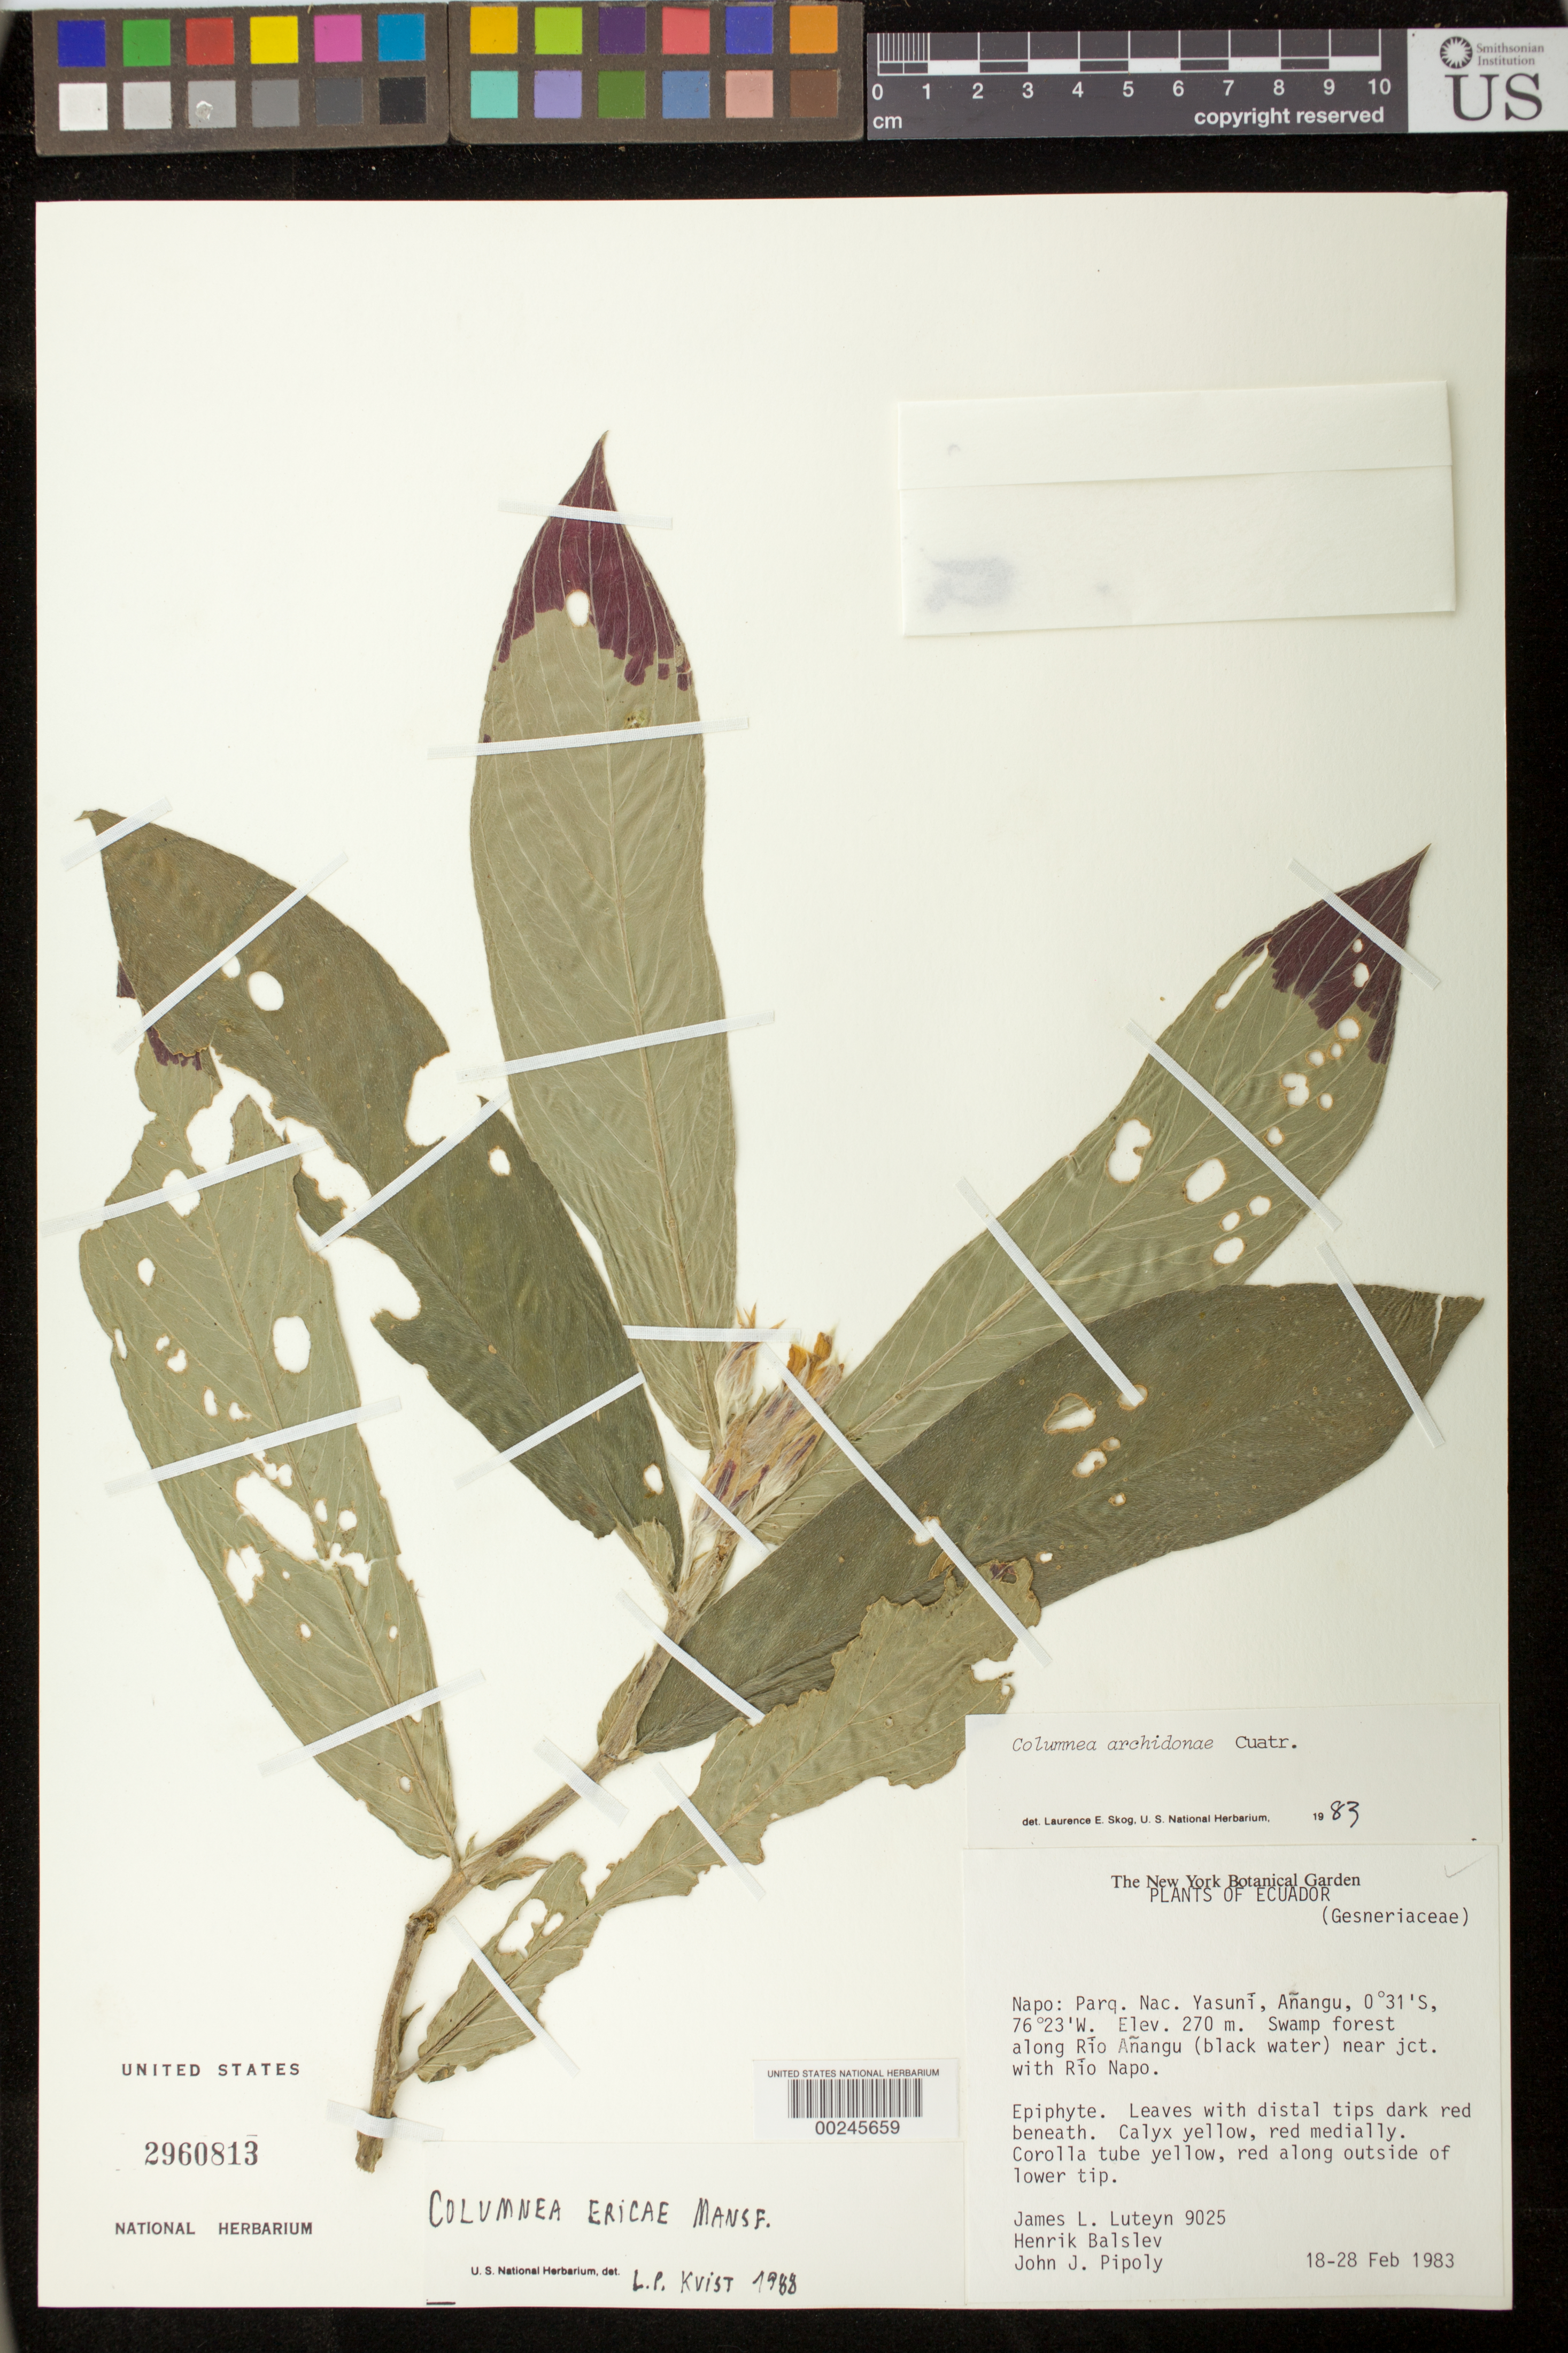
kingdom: Plantae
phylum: Tracheophyta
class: Magnoliopsida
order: Lamiales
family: Gesneriaceae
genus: Columnea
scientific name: Columnea ericae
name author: Mansf.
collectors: J. L. Luteyn, H. Balslev & J. J. Pipoly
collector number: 9025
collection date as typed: Feb 1983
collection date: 1983-02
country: Ecuador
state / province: Napo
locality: Parq Nac Yasuni, Anangu, along Rio Anangu (black water) near jct with Rio Napo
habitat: Swamp forest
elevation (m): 270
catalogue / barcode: US 2960813